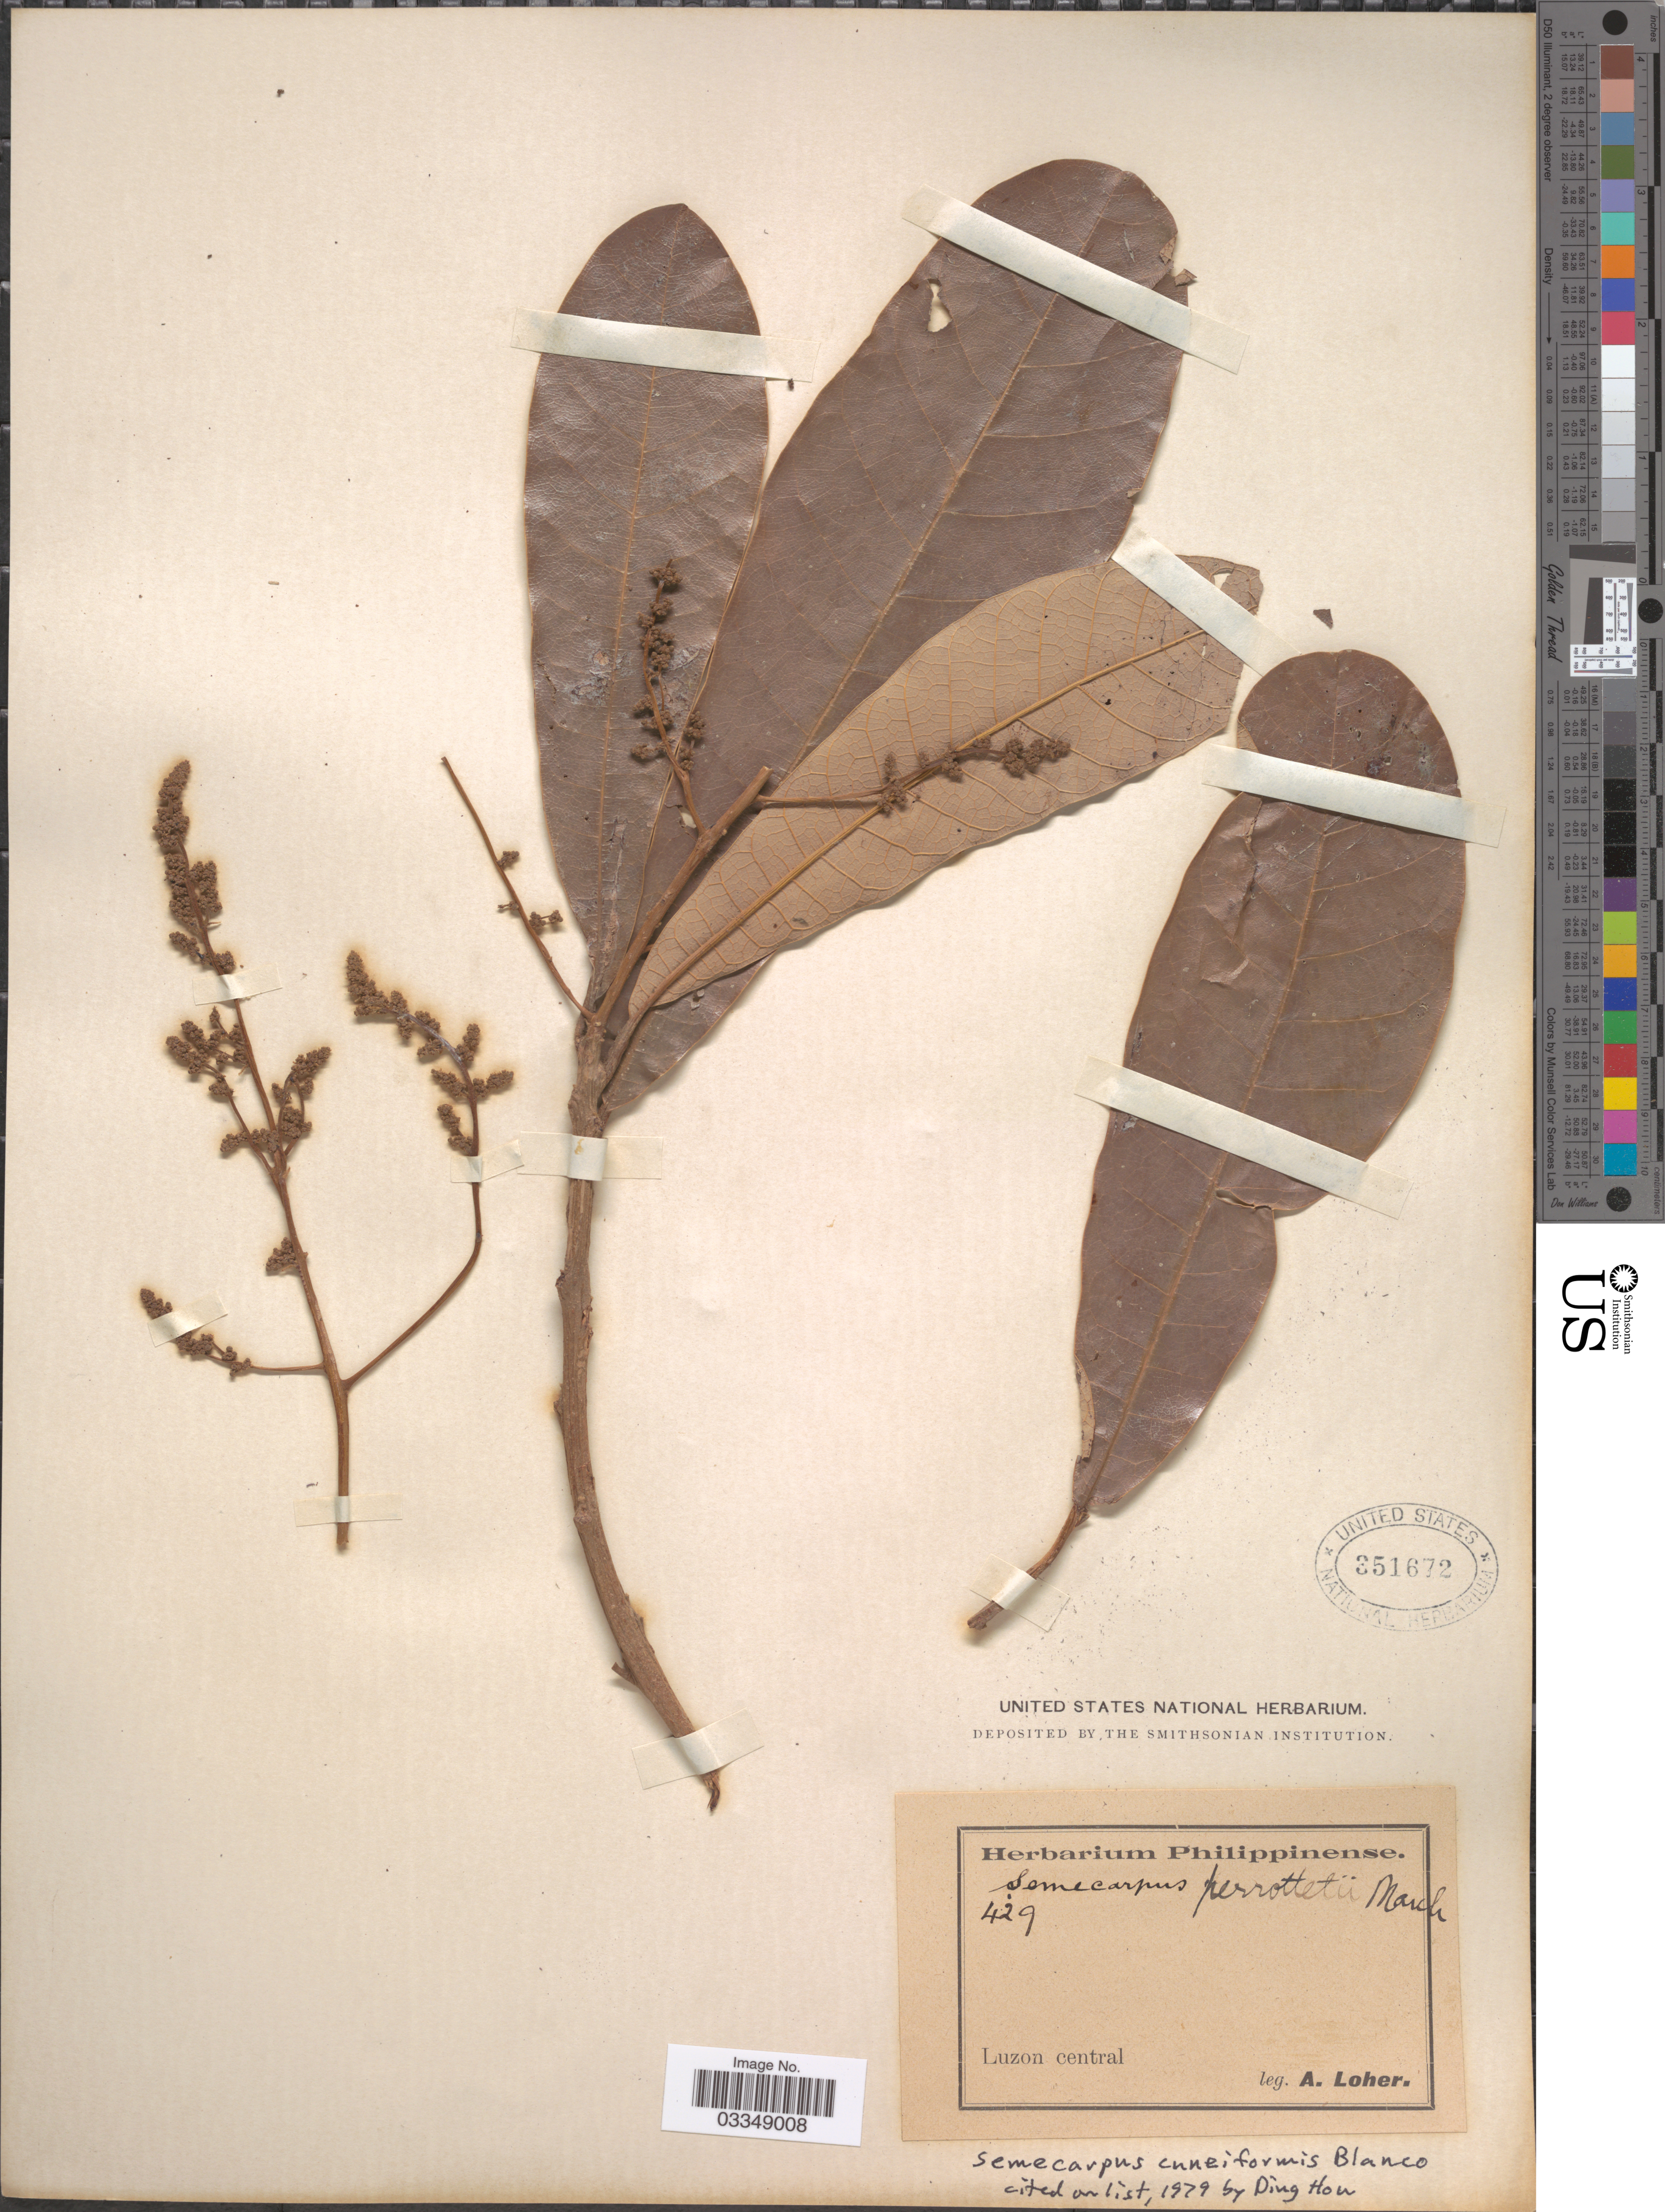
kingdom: Plantae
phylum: Tracheophyta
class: Magnoliopsida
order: Sapindales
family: Anacardiaceae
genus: Semecarpus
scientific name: Semecarpus cuneiformis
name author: Blanco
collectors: A. Loher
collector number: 429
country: Philippines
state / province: Central Luzon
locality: Luzon central.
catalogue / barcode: US 351672